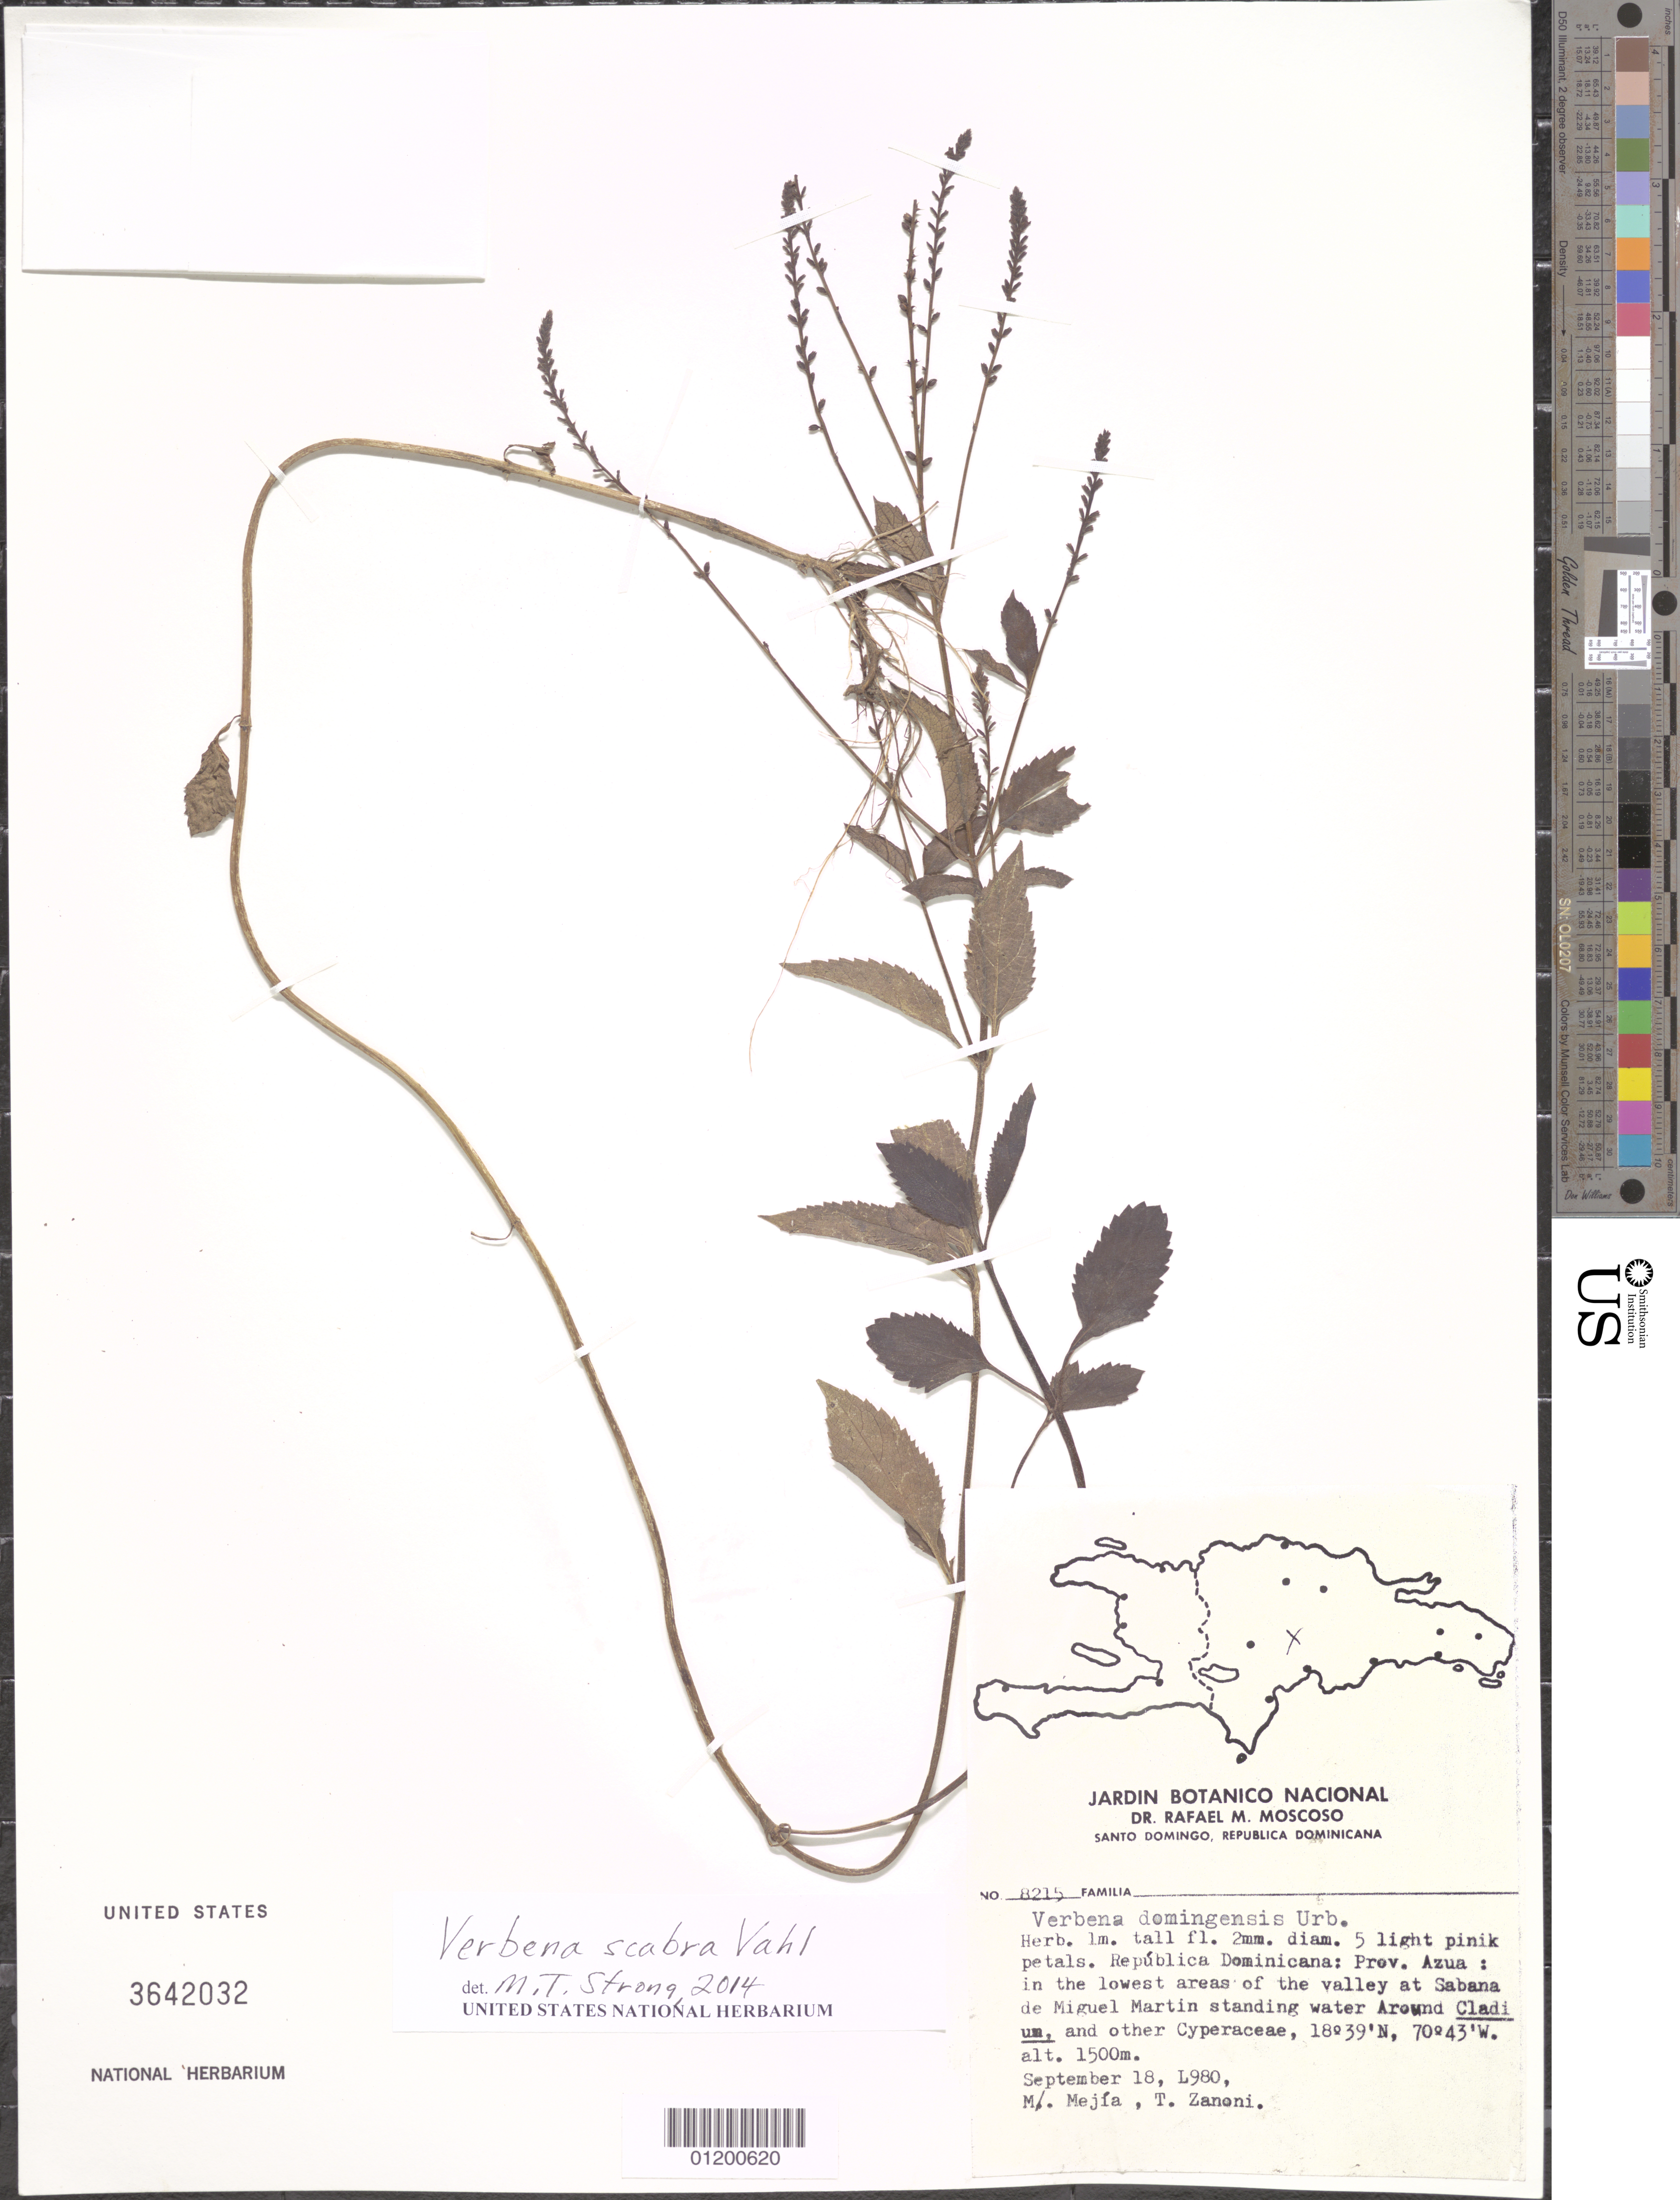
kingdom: Plantae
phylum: Tracheophyta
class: Magnoliopsida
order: Lamiales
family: Verbenaceae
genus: Verbena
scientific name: Verbena scabra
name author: Vahl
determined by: Strong, M. T., (US), Smithsonian Institution - National Museum of Natural History (UNITED STATES)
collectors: M. Mejia & T. A. Zanoni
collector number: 8215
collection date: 1980-09-18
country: Dominican Republic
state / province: Azua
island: Hispaniola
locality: In the lowest areas of the valley at Sabana de Miguel Martin.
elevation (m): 1500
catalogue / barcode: US 3642032